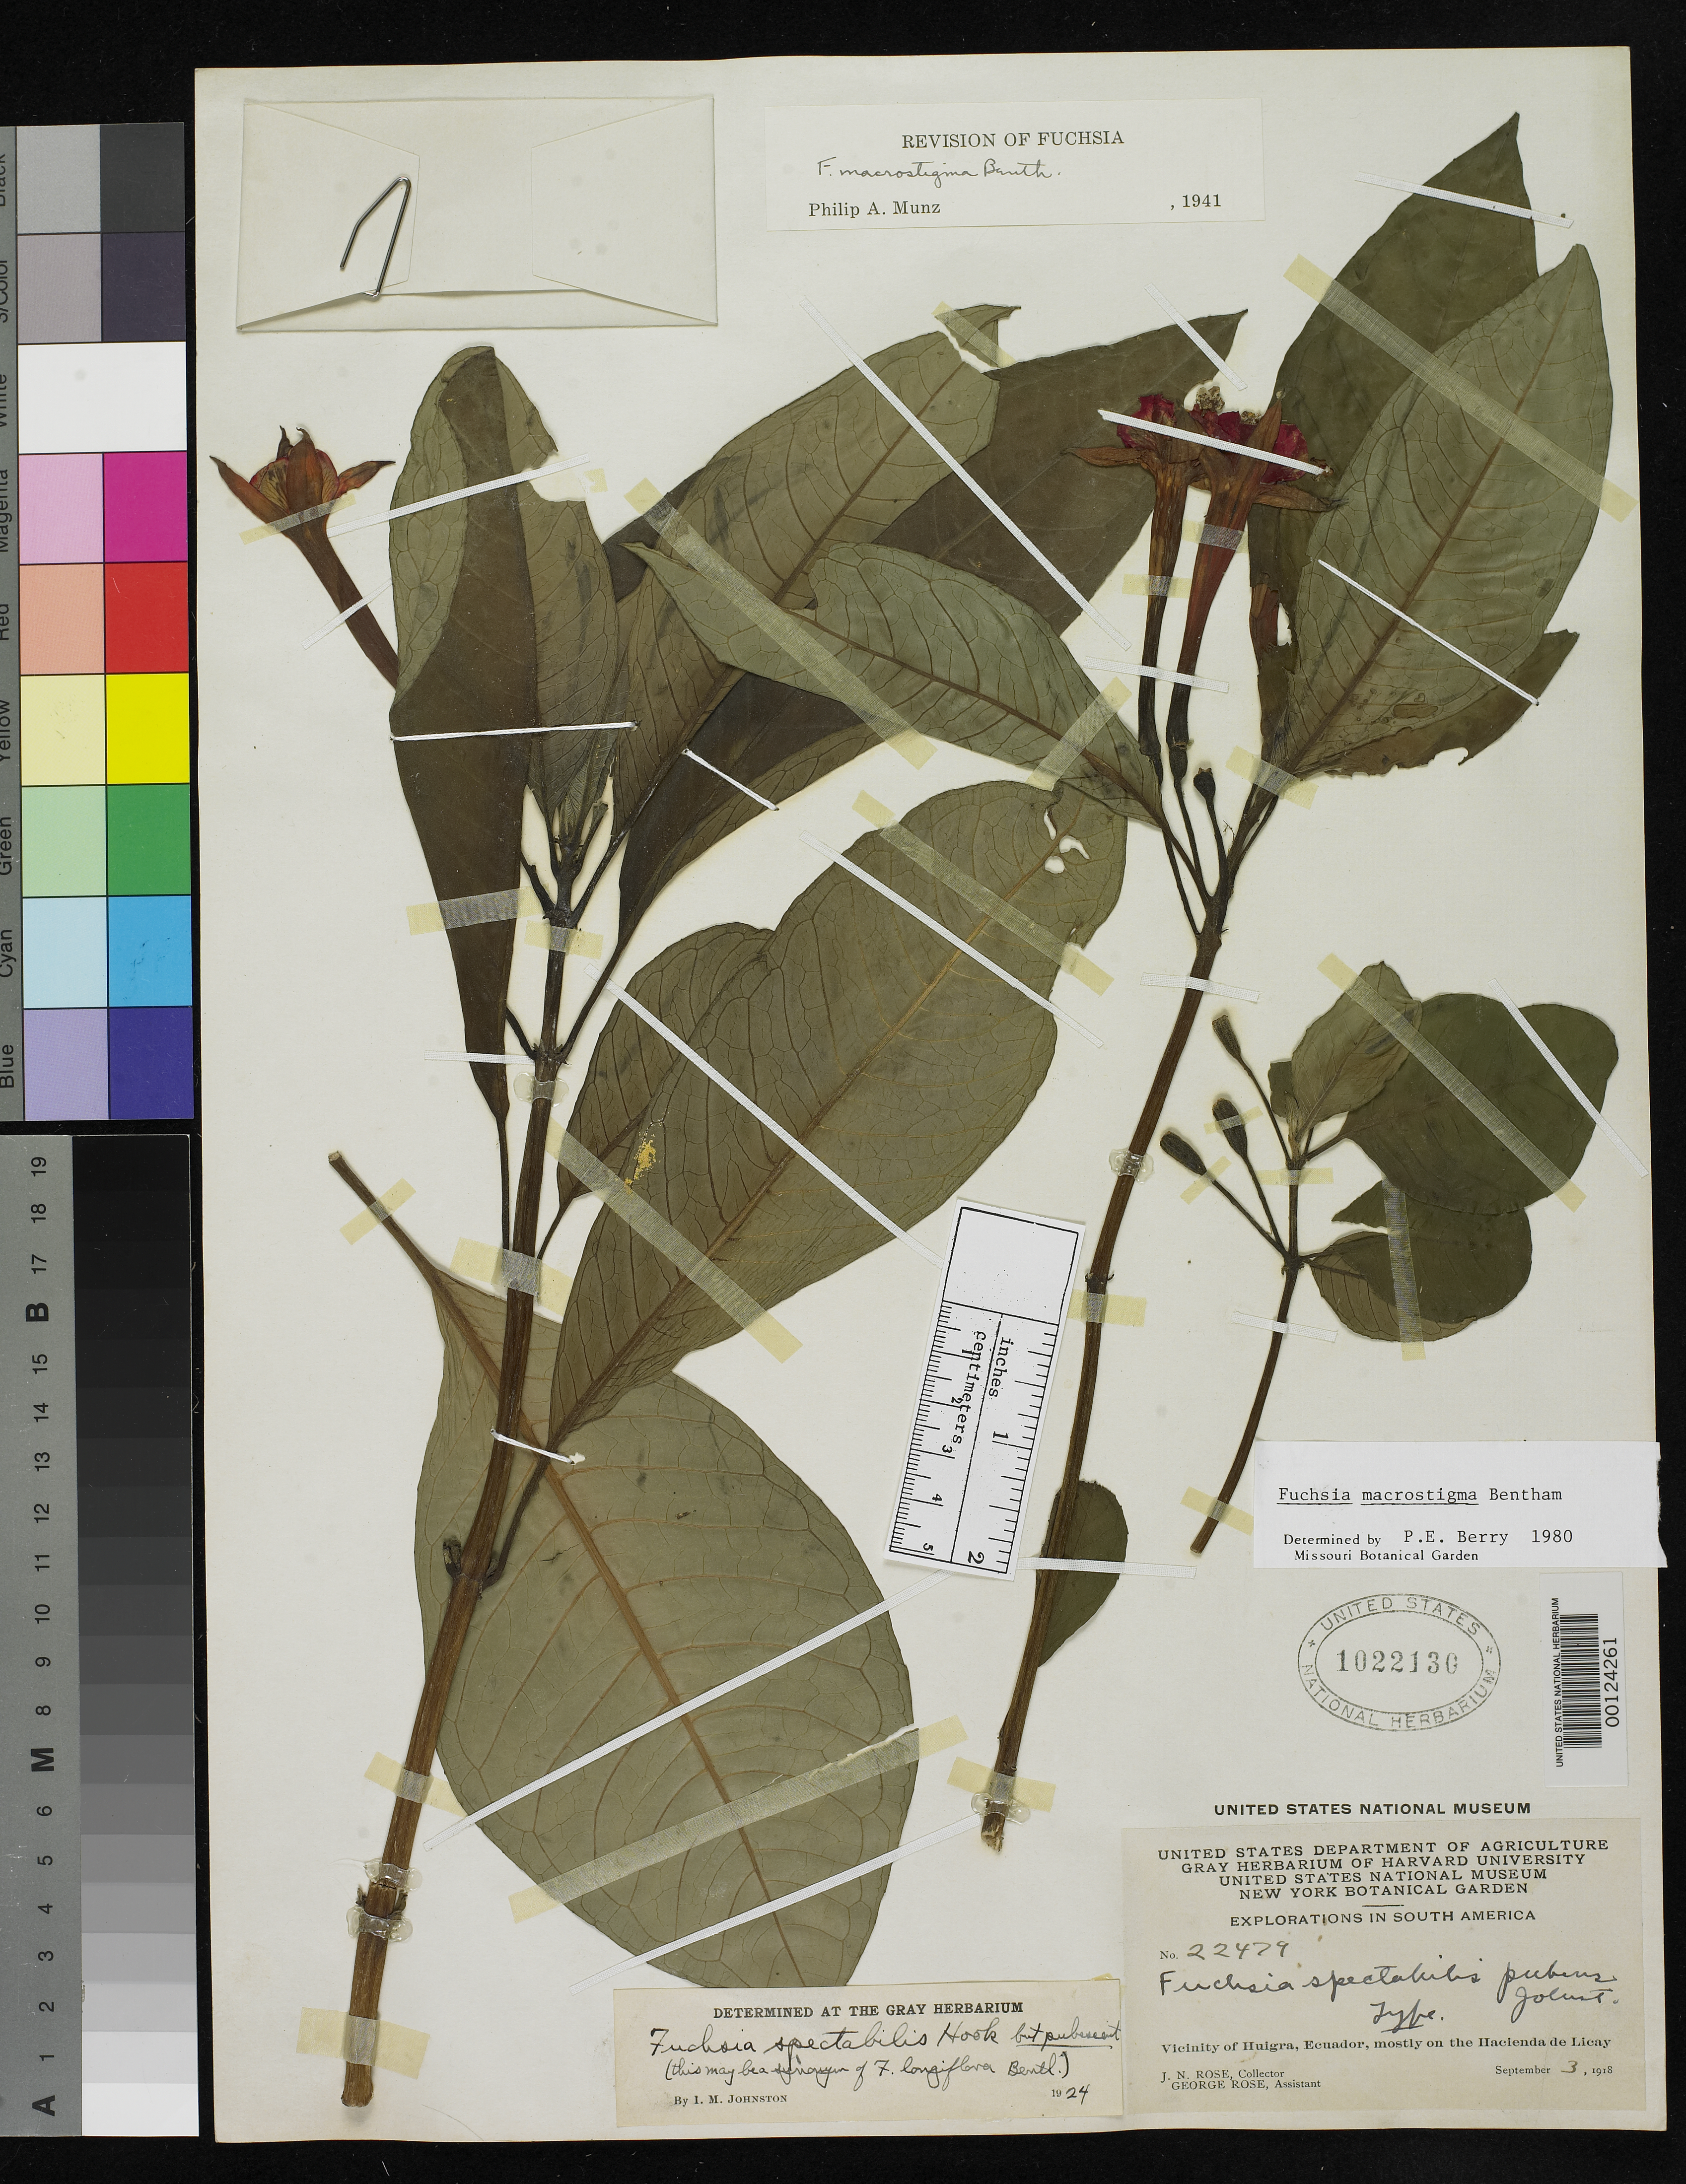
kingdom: Plantae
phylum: Tracheophyta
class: Magnoliopsida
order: Myrtales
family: Onagraceae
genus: Fuchsia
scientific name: Fuchsia spectabilis var. pubens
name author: I.M. Johnst.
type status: Holotype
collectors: J. N. Rose & G. Rose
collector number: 22479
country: Ecuador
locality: Vicinity of Huigra.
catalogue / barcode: US 1022130